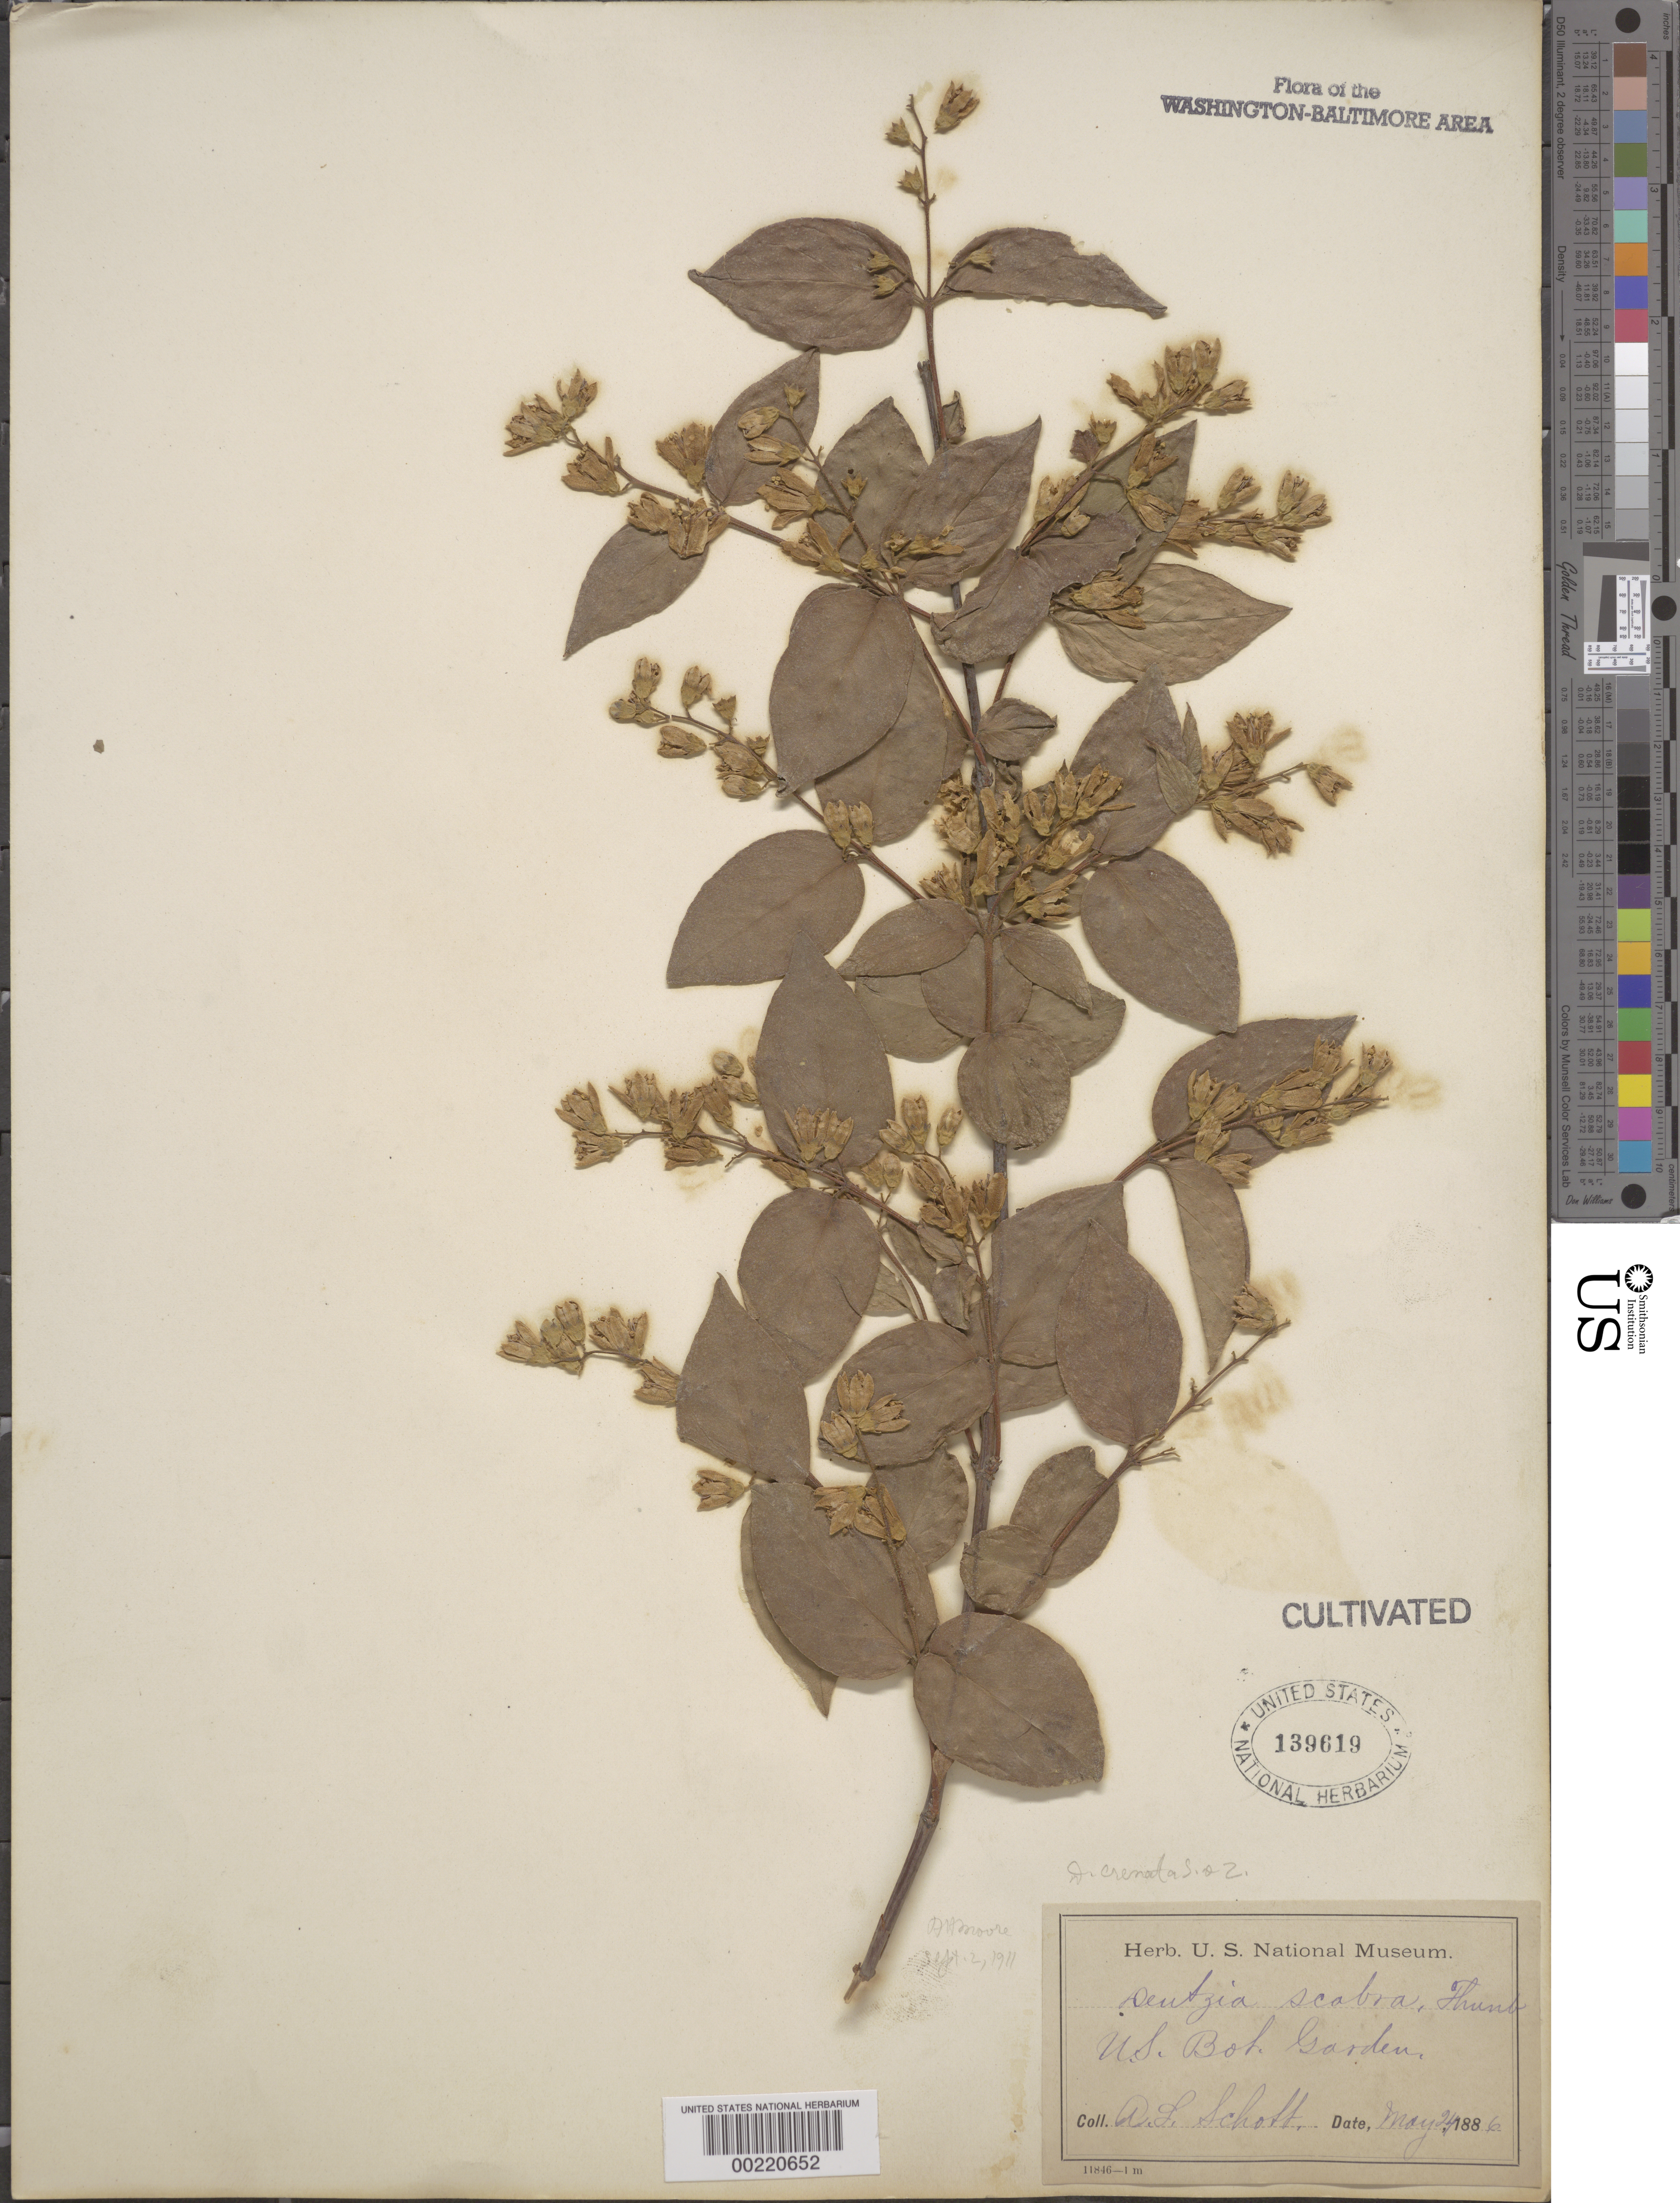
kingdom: Plantae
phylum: Tracheophyta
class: Magnoliopsida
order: Cornales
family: Hydrangeaceae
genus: Deutzia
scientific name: Deutzia crenata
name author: Siebold & Zucc.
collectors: A. L. Schott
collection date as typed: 24 May 1886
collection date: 1886-05-24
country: United States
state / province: District of Columbia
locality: Botanical Gardens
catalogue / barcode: US 139619